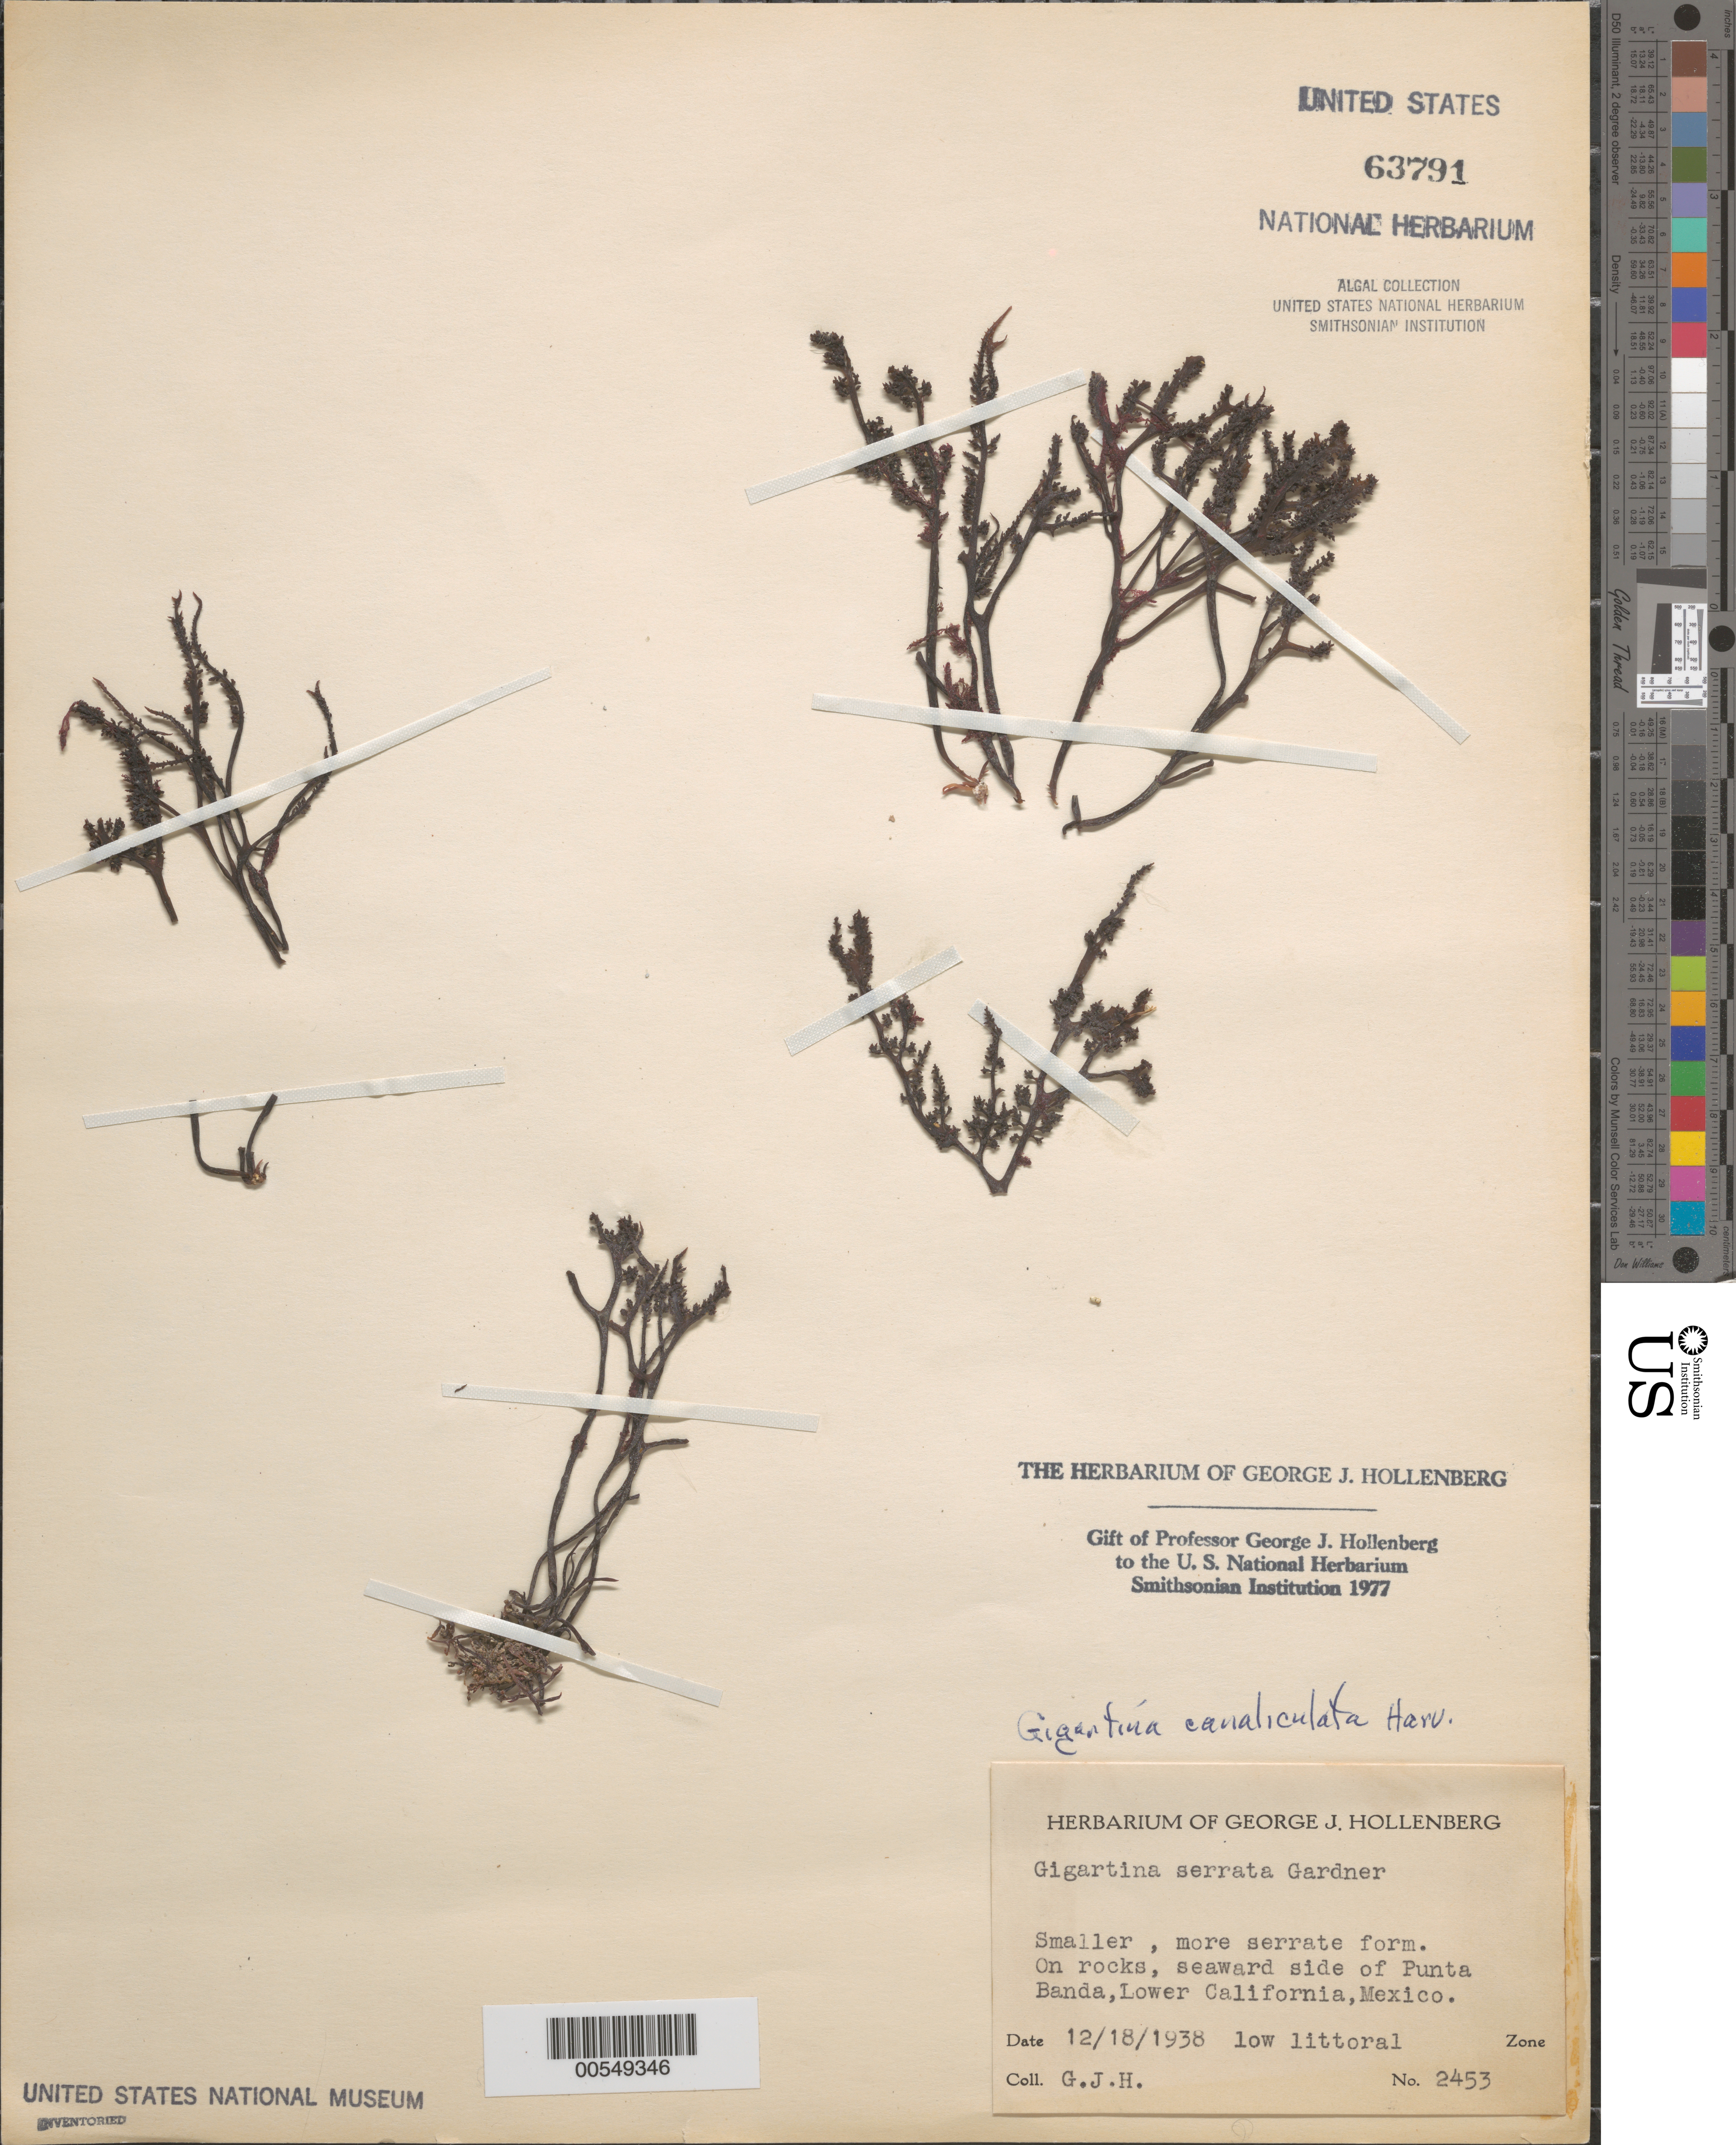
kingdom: Plantae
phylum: Rhodophyta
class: Florideophyceae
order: Gigartinales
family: Gigartinaceae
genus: Chondracanthus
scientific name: Chondracanthus canaliculatus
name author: (Harv.) Guiry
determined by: Algae name updating Project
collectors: G. Hollenberg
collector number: GJH 2453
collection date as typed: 18 Dec 1938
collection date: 1938-12-18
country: Mexico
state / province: Baja California Norte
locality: Seaward side of Punta Banda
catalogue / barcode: US 63791